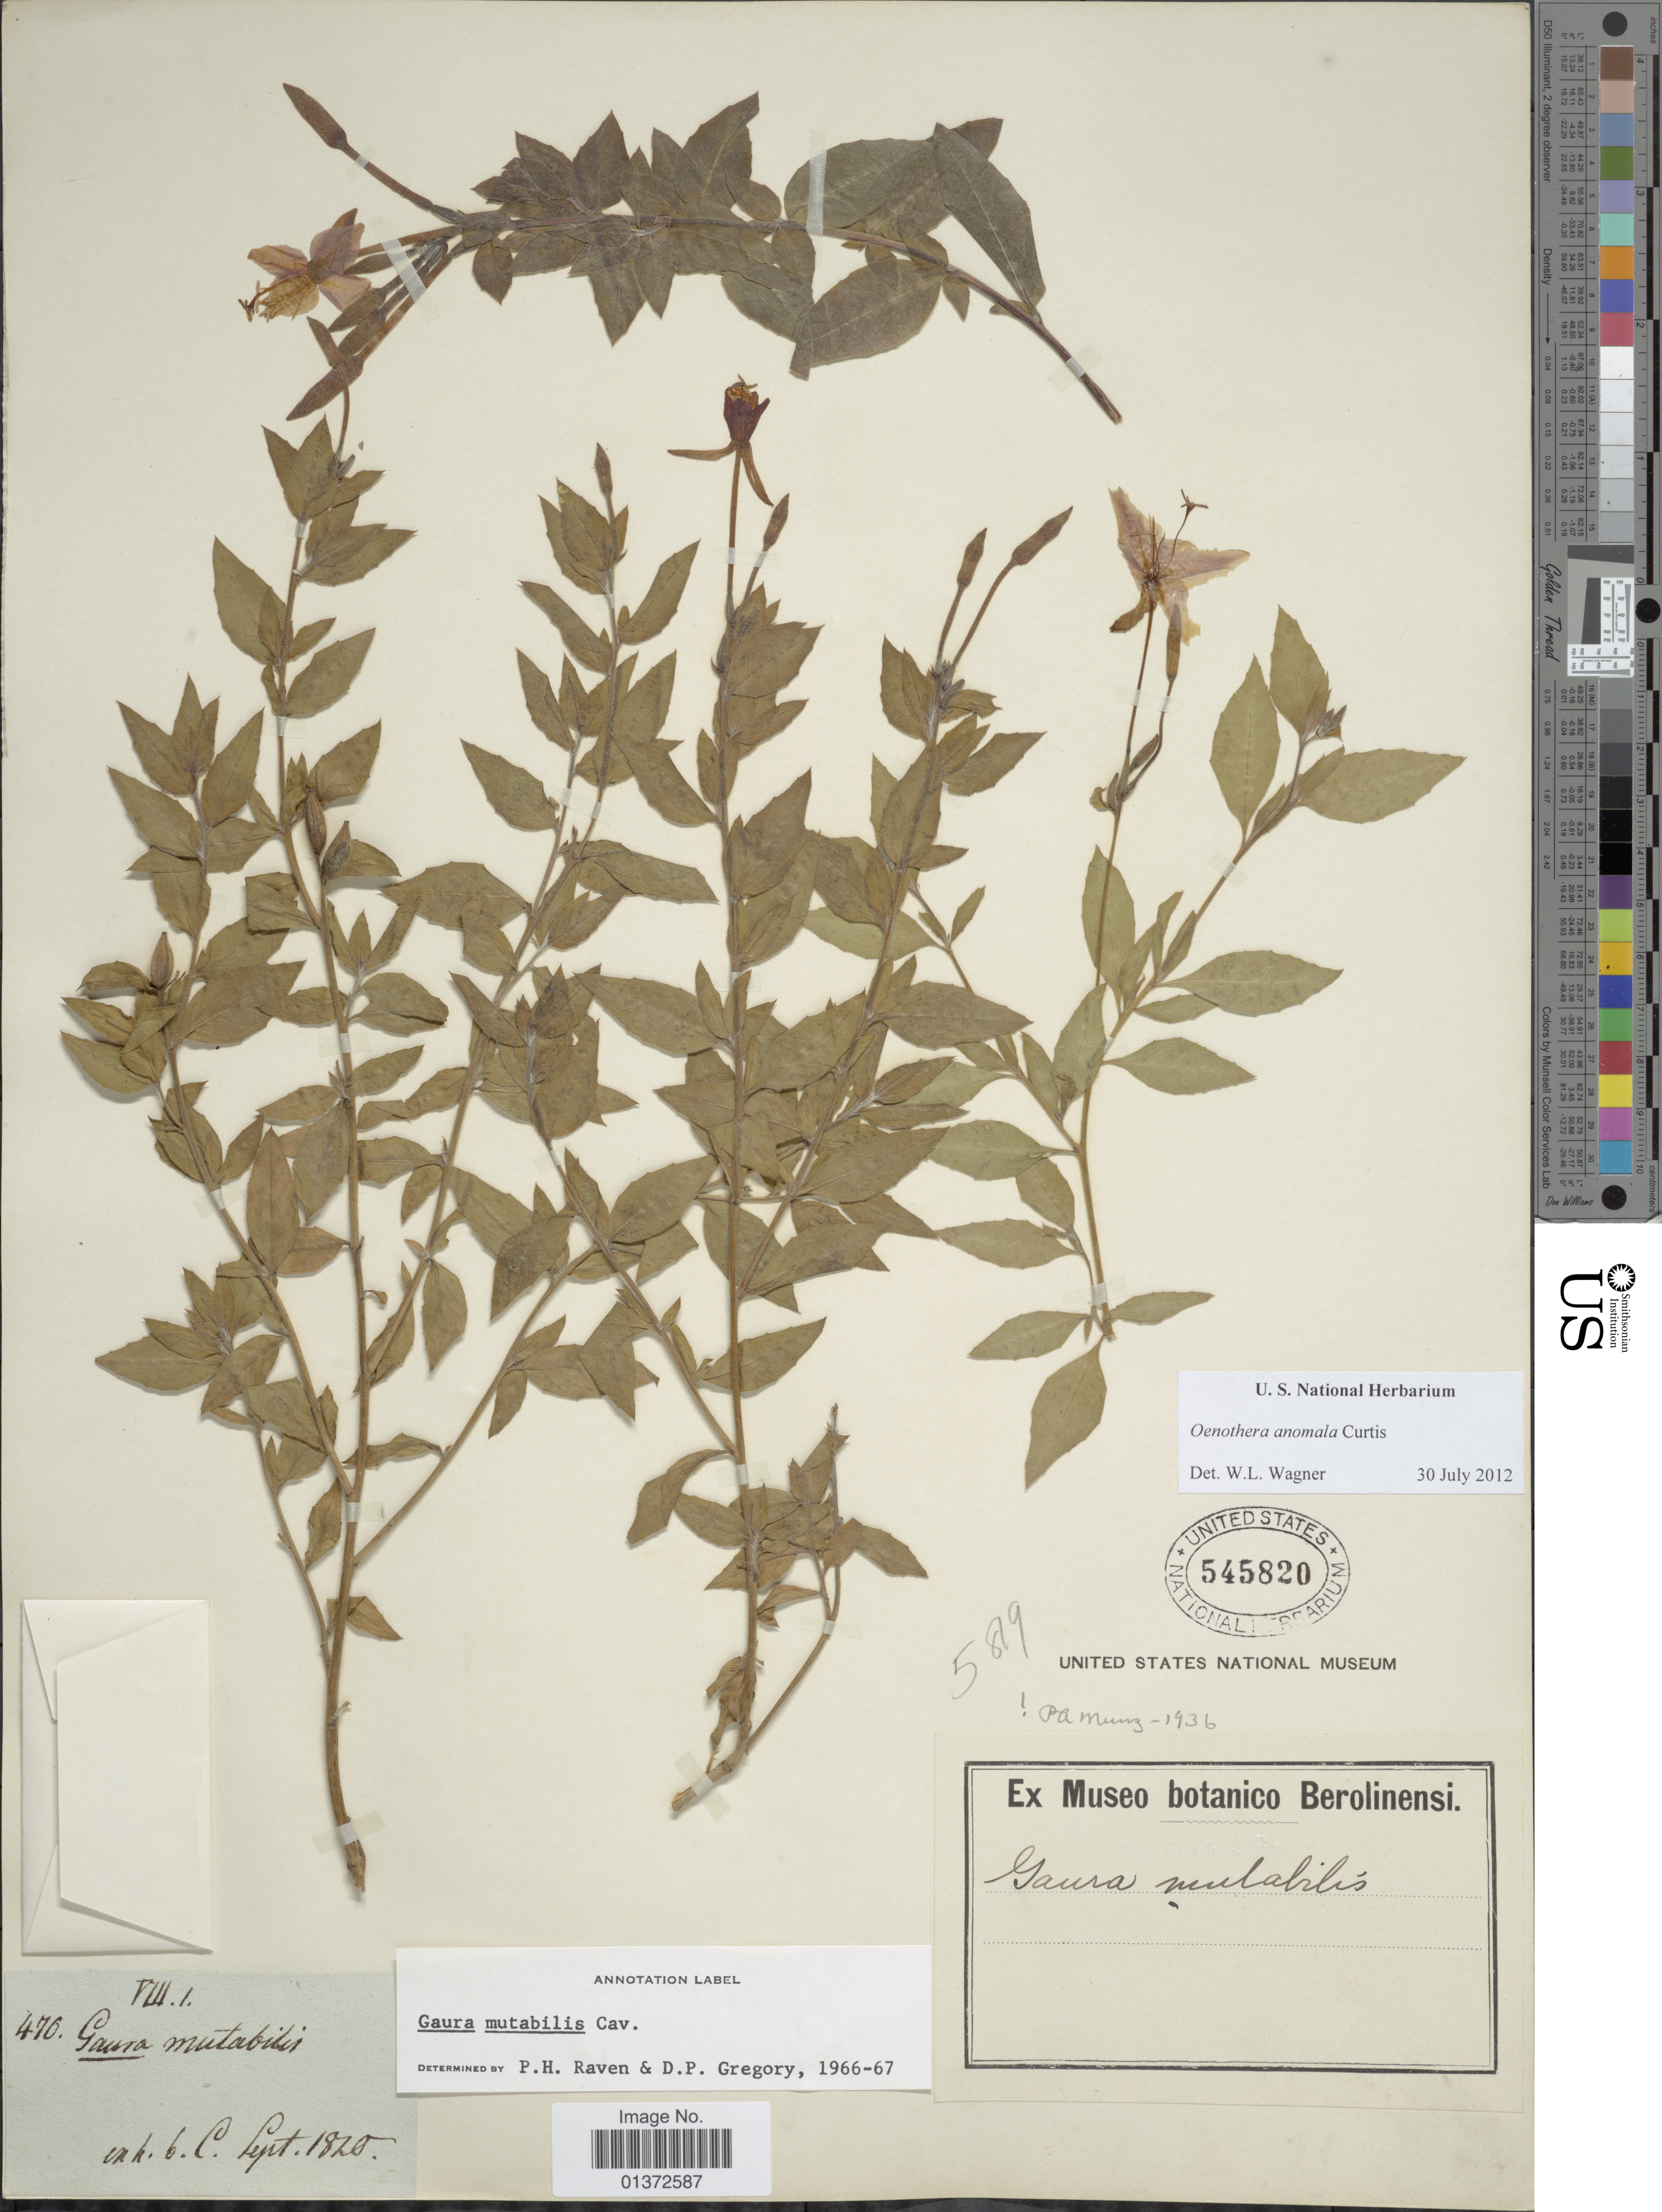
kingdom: Plantae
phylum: Tracheophyta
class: Magnoliopsida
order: Myrtales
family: Onagraceae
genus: Oenothera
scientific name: Oenothera anomala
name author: Curtis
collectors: ex herb. B. C.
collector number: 476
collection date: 1820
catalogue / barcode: US 545820